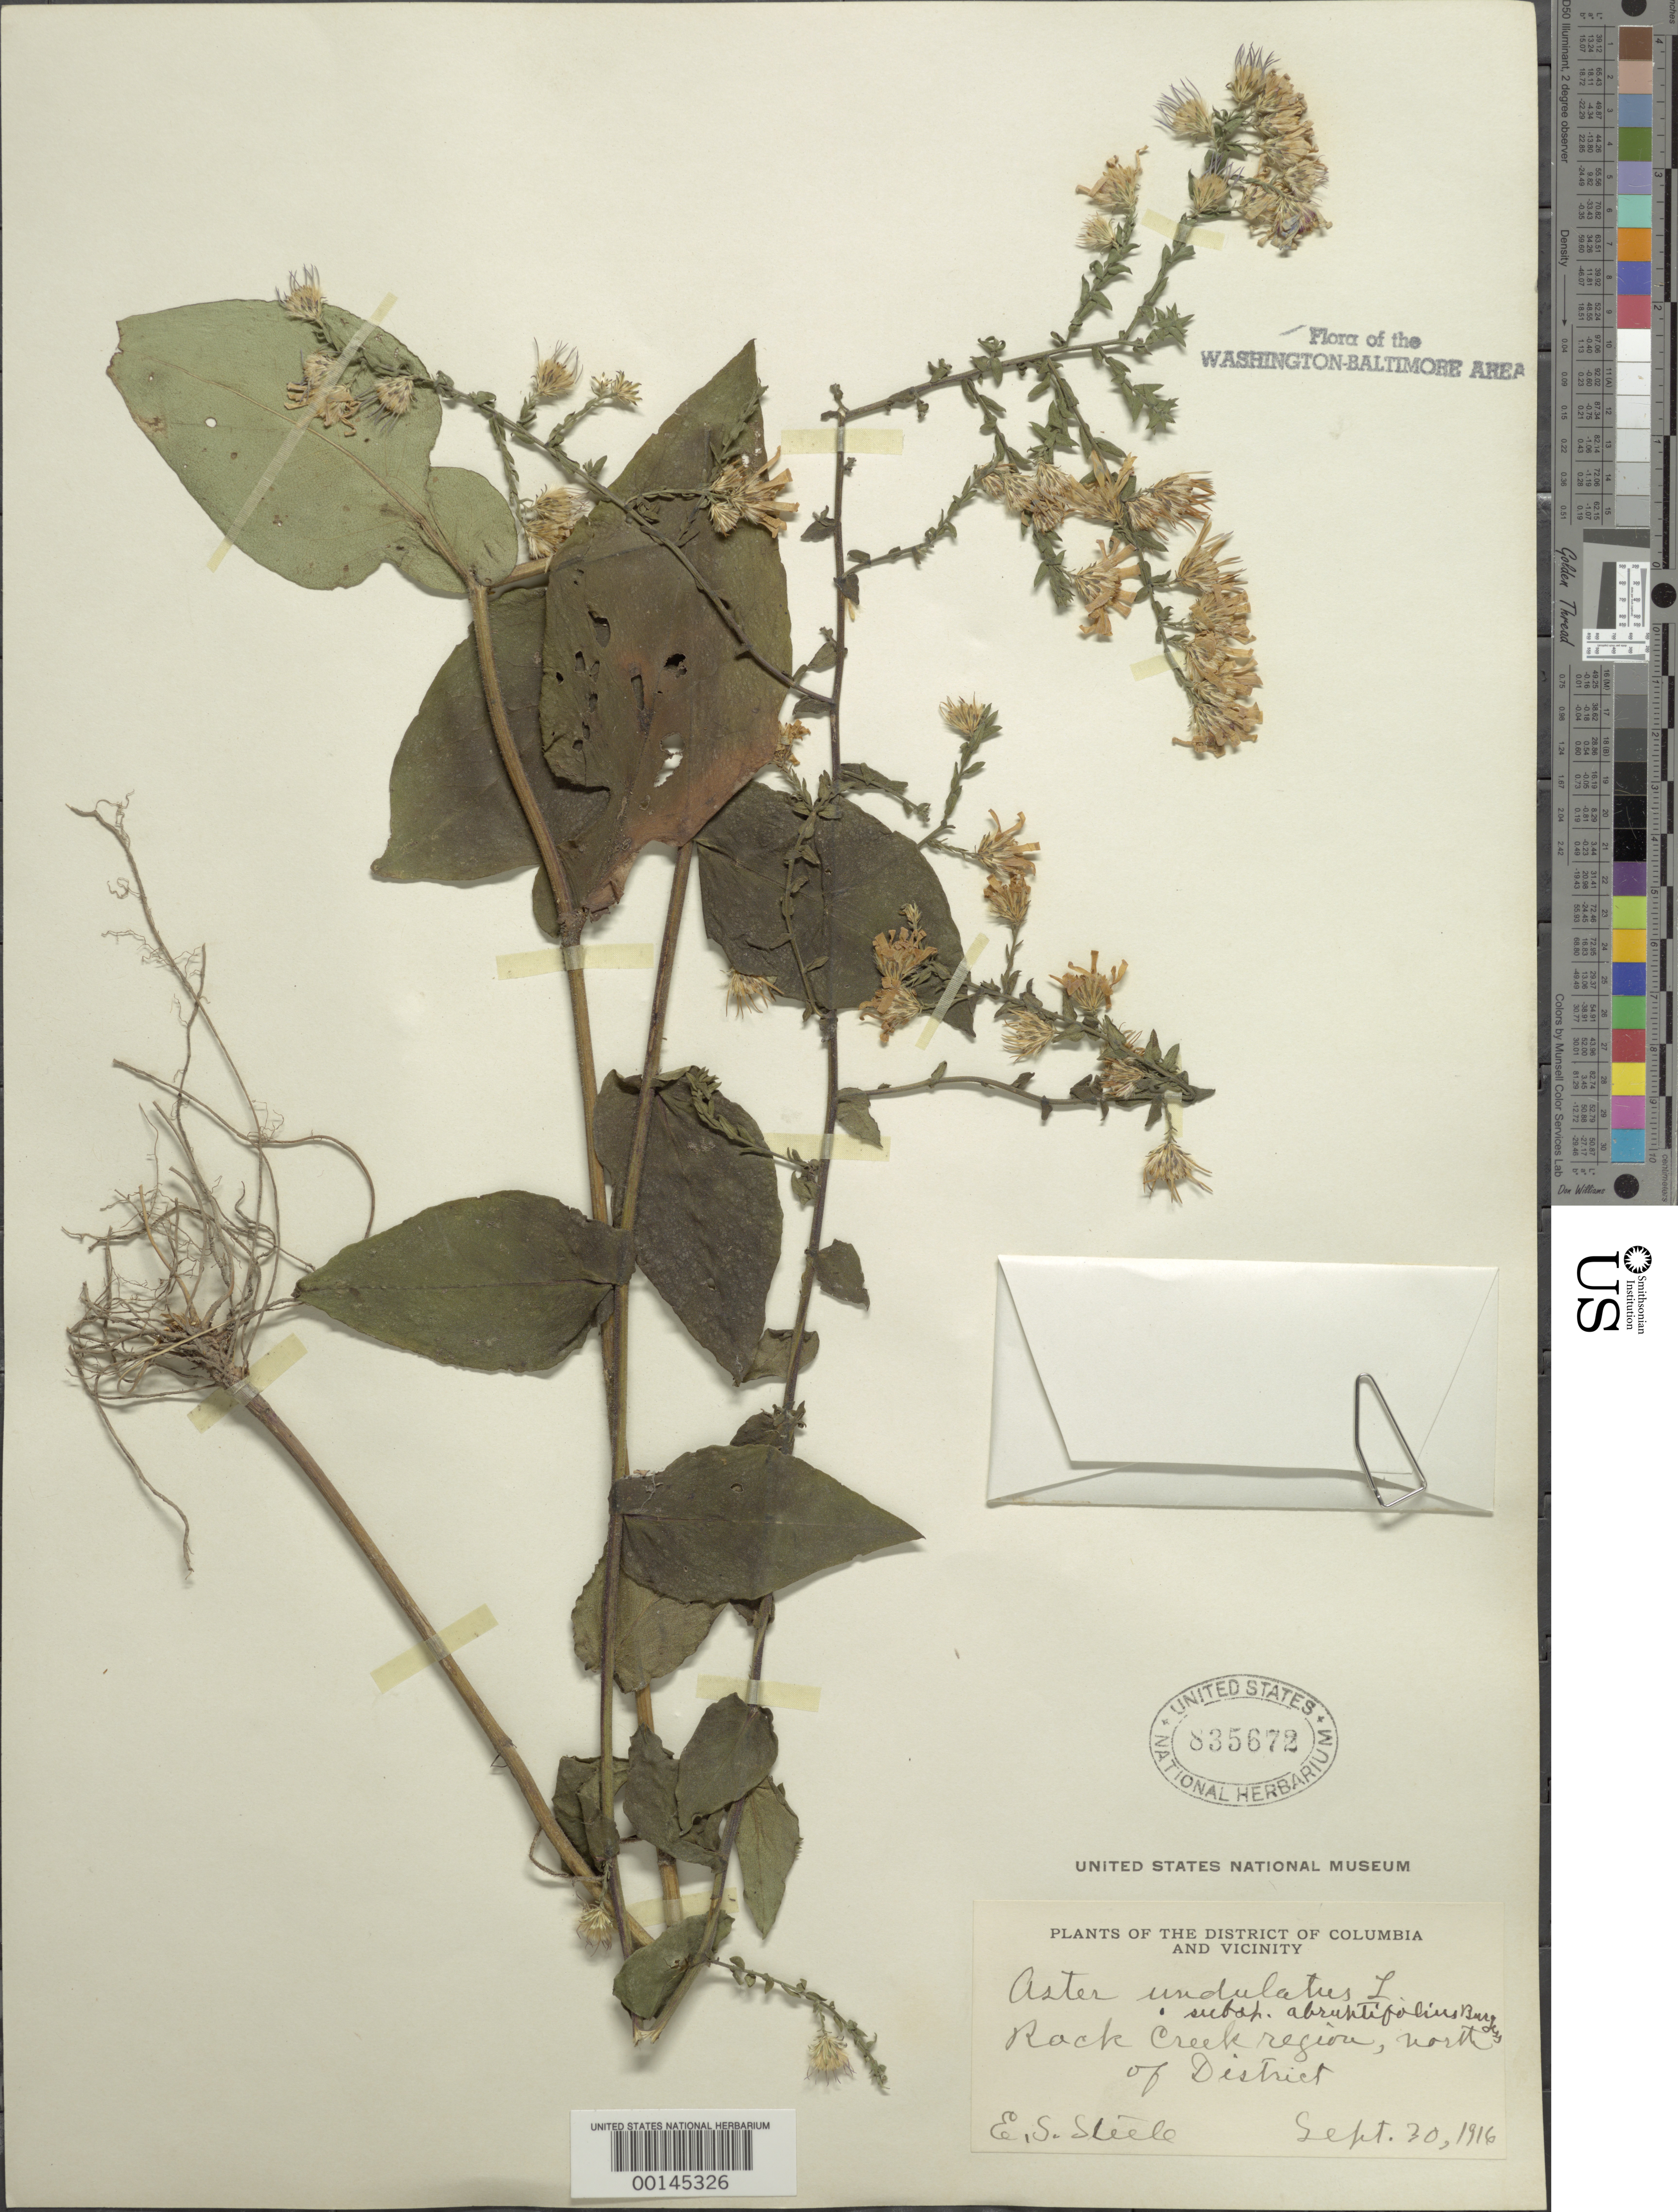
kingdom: Plantae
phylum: Tracheophyta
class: Magnoliopsida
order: Asterales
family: Asteraceae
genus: Symphyotrichum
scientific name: Symphyotrichum undulatum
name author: (L.) G.L. Nesom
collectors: E. Steele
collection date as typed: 30 Sep 1916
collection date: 1916-09-30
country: United States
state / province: Maryland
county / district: Montgomery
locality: Rock Creek Region north of District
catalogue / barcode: US 835672